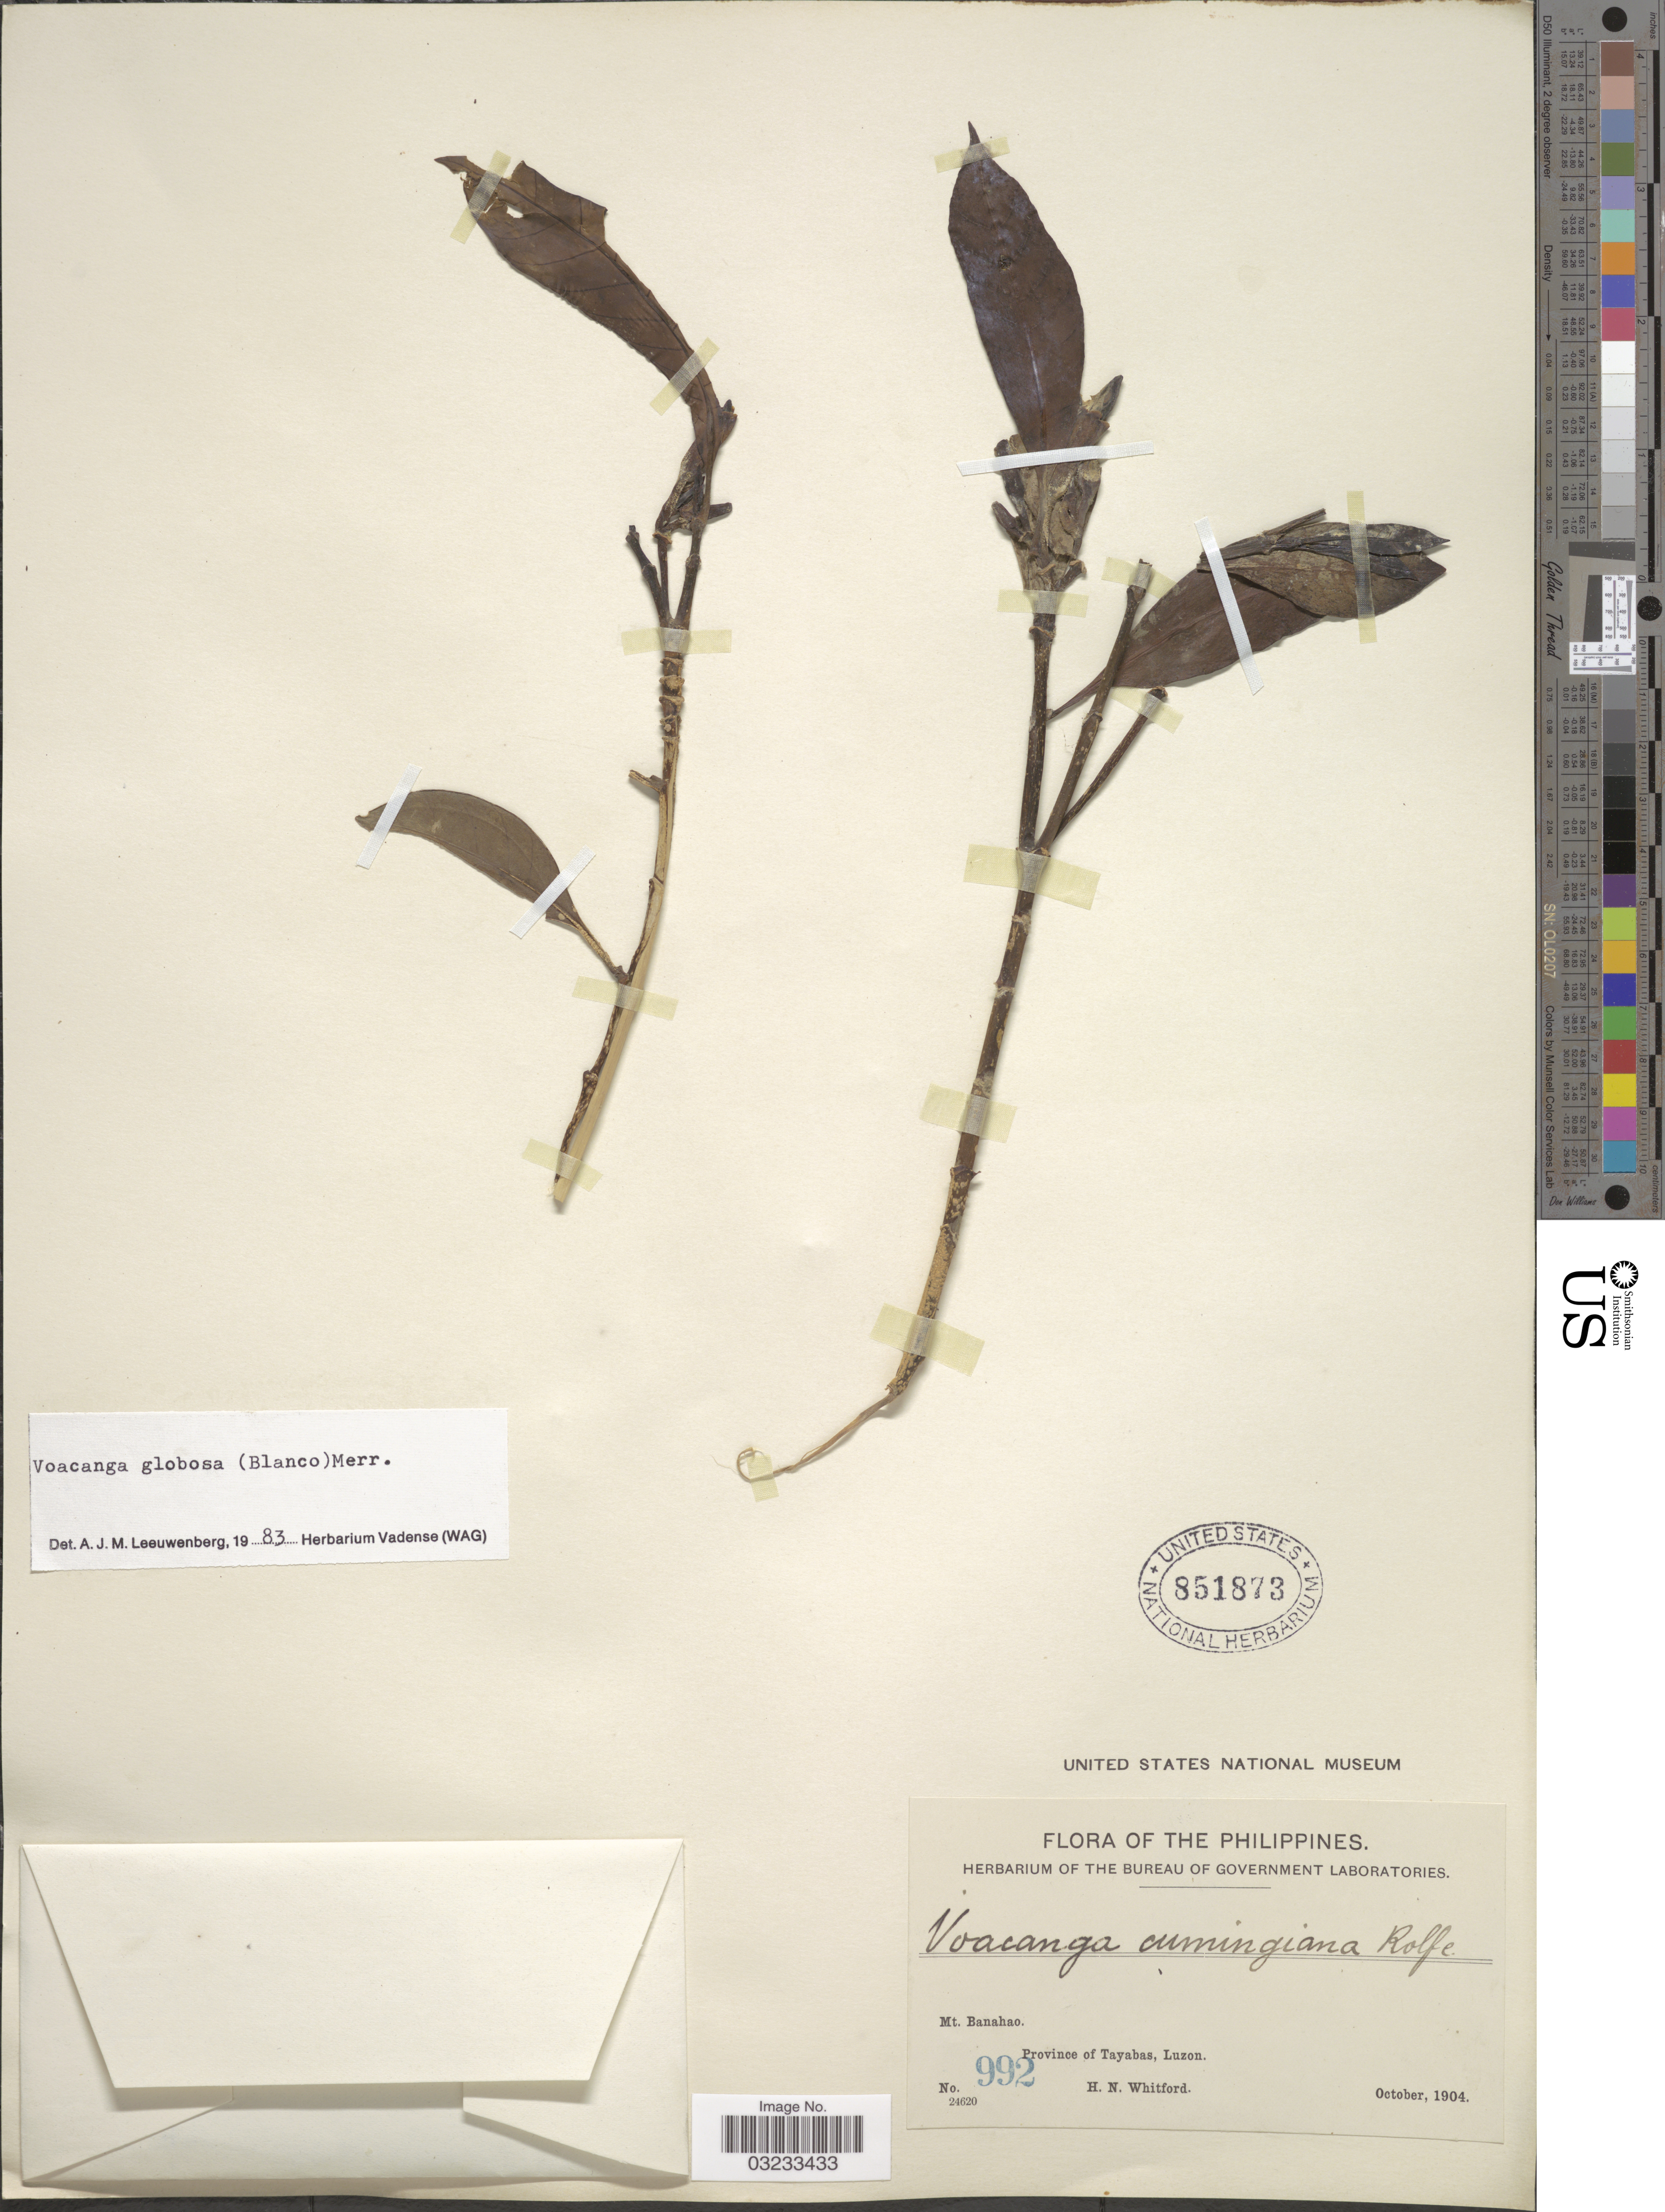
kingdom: Plantae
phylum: Tracheophyta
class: Magnoliopsida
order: Gentianales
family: Apocynaceae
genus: Voacanga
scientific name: Voacanga globosa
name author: (Blanco) Merr.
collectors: H. N. Whitford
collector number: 992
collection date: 1904-10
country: Philippines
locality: Mt. Banahao, Province of Tayabas, Luzon.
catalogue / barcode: US 851873